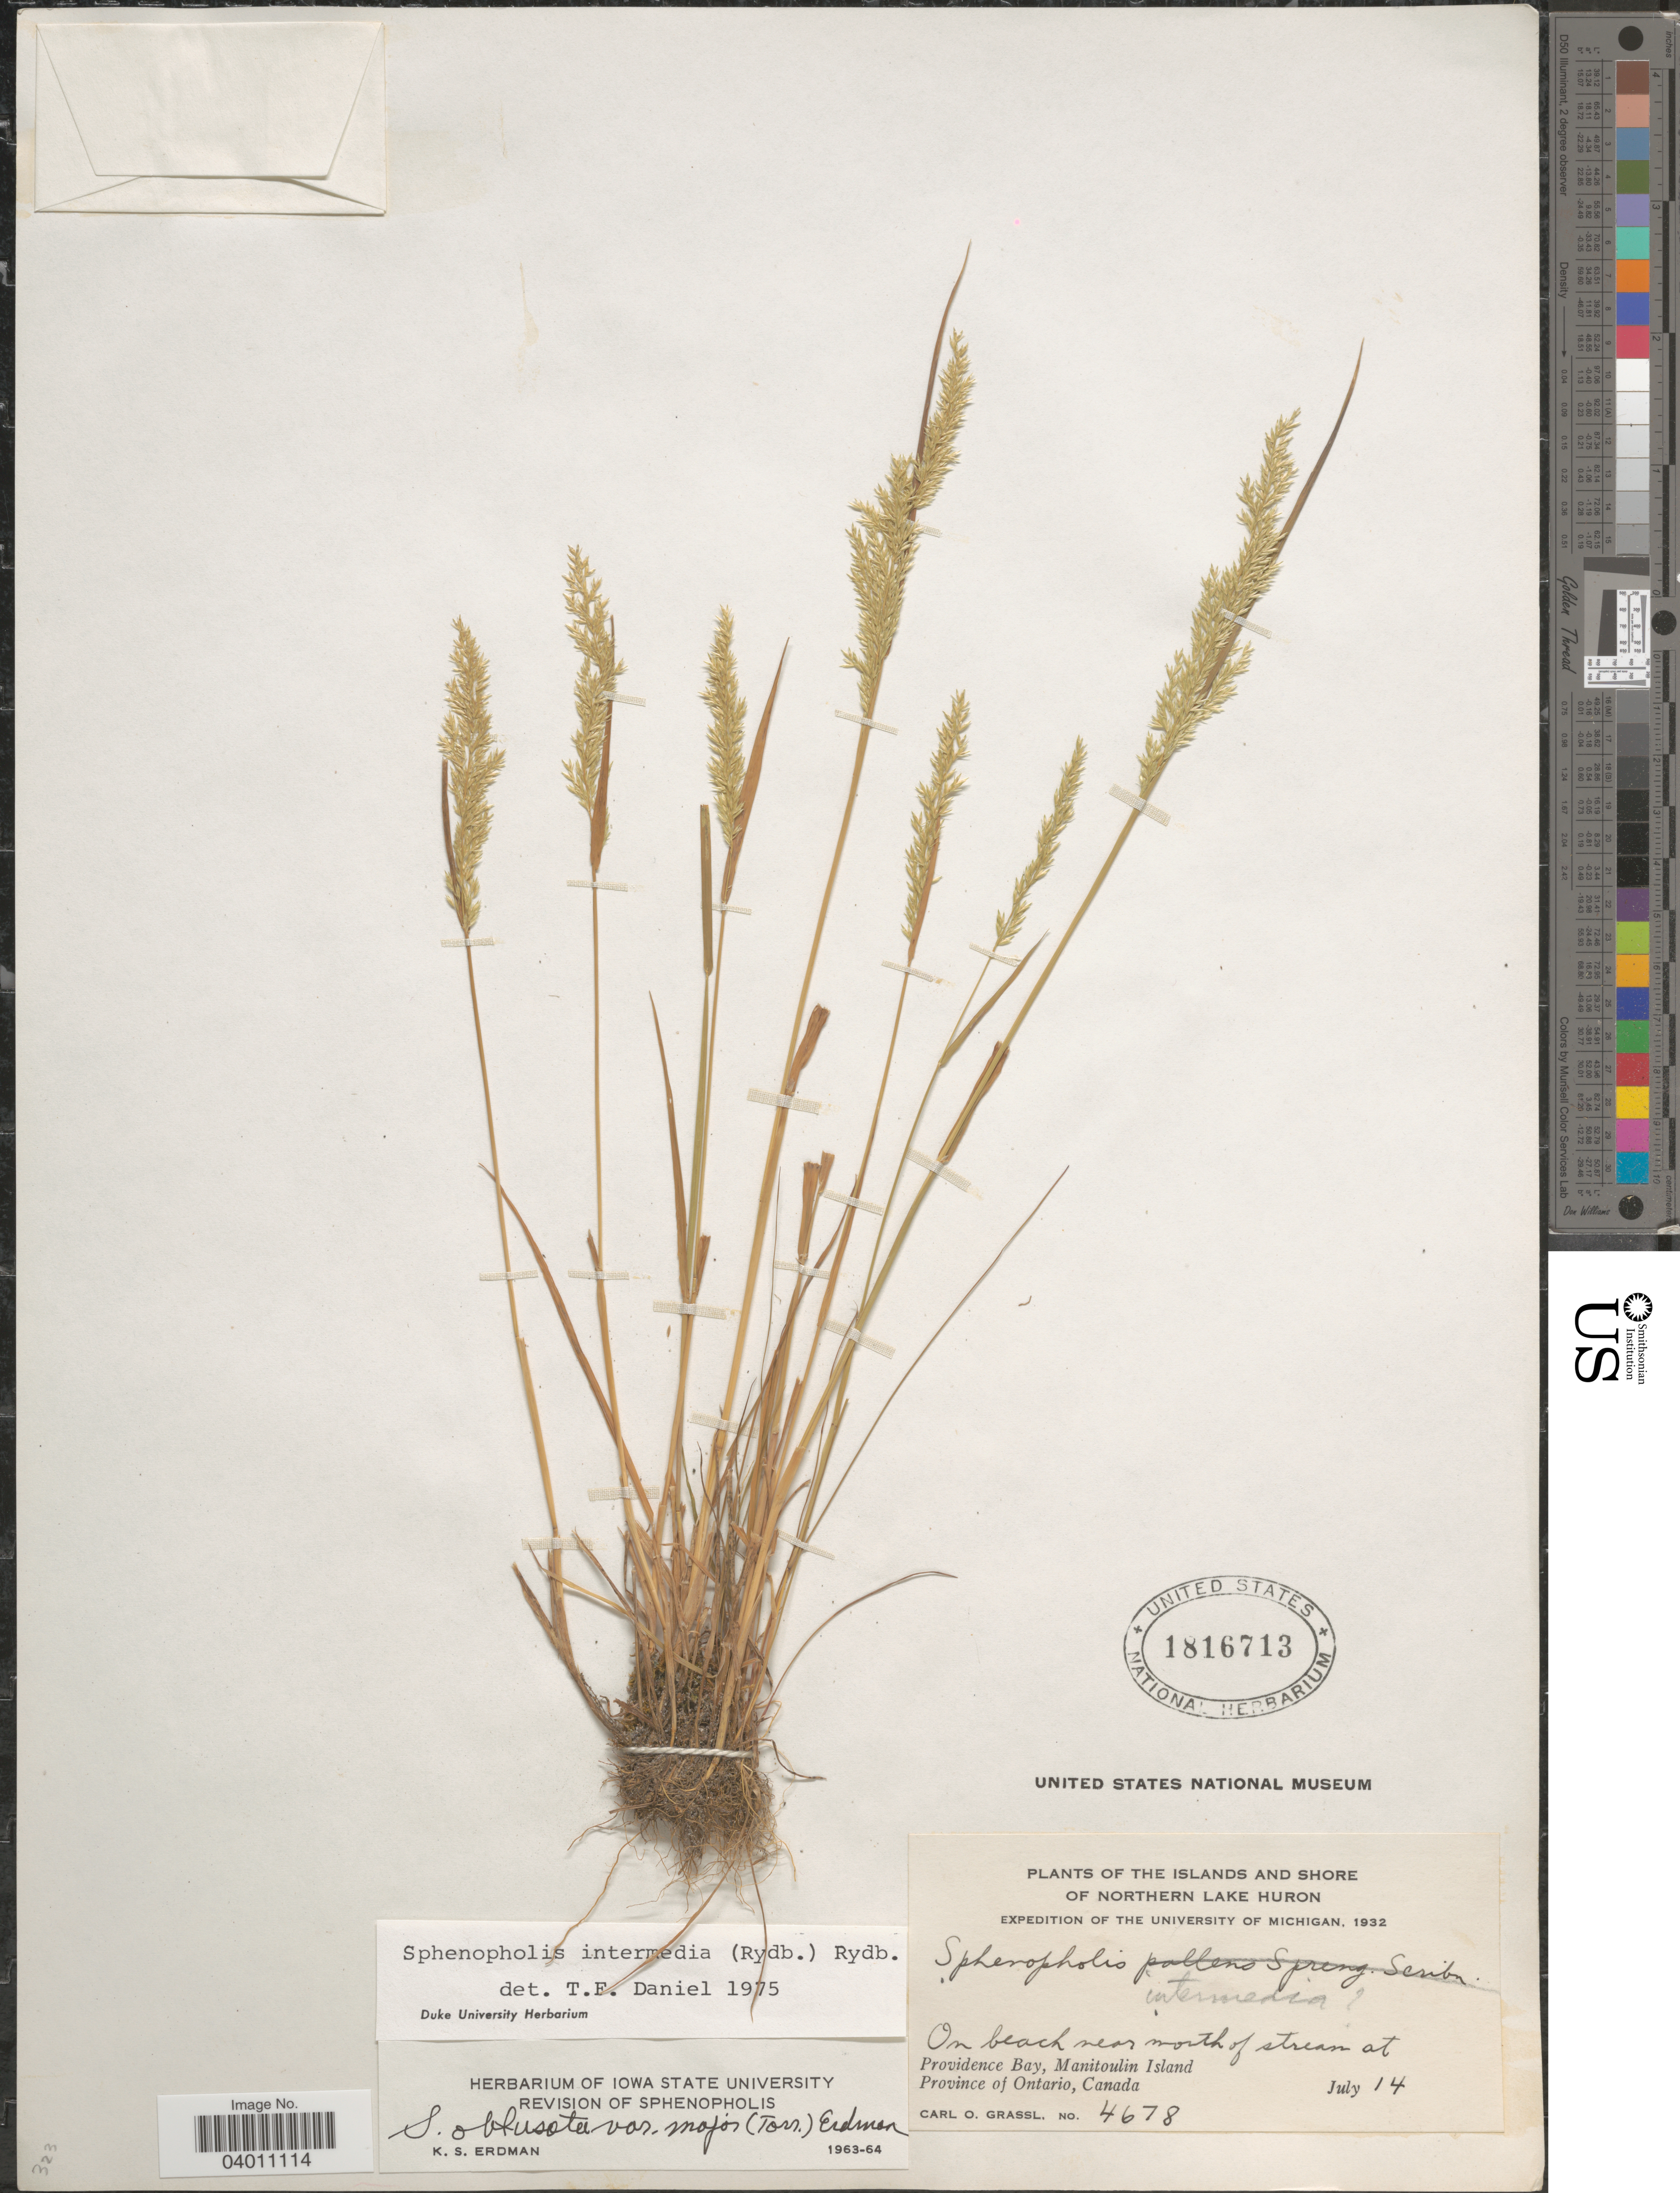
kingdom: Plantae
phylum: Tracheophyta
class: Liliopsida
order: Poales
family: Poaceae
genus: Sphenopholis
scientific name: Sphenopholis intermedia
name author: (Rydb.) Rydb.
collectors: C. Grassl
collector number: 4678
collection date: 1932-07-14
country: Canada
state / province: Ontario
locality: The Islands and shore of Northern Lake Huron. Near north of stream at Providence Bay, Manitoulin Island. Province of Ontario.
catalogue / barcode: US 1816713